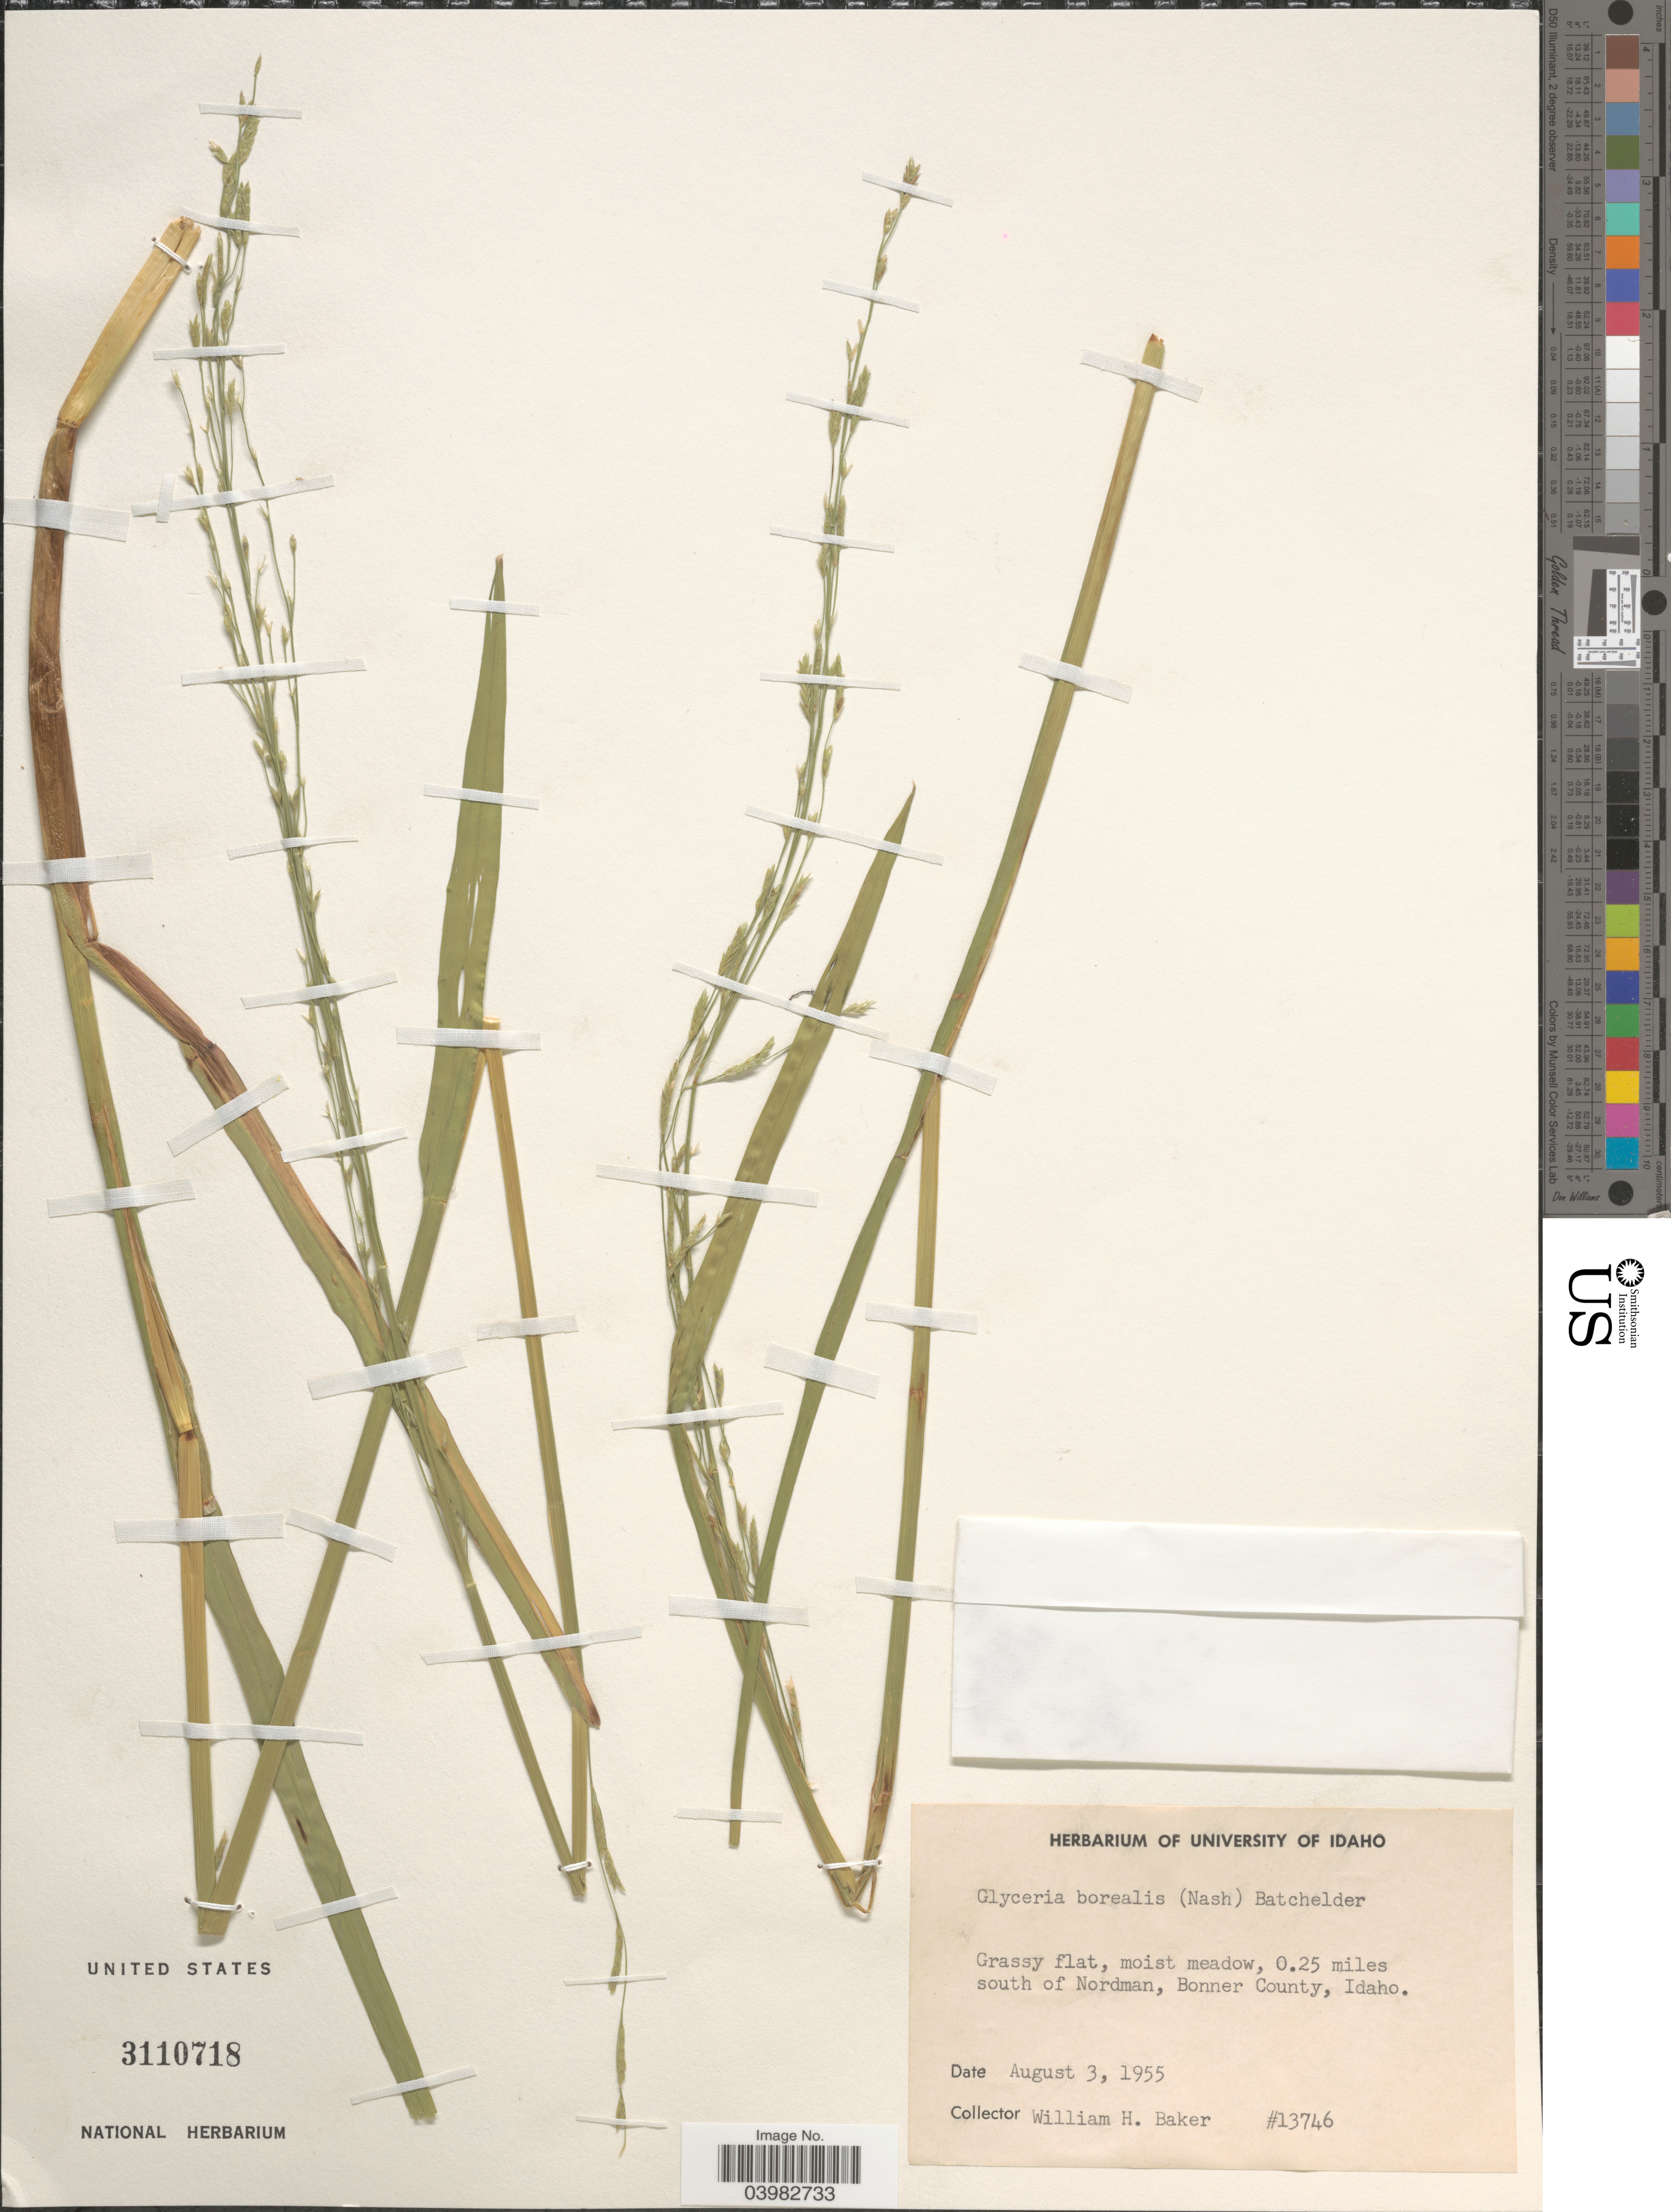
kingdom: Plantae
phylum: Tracheophyta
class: Liliopsida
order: Poales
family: Poaceae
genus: Glyceria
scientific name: Glyceria borealis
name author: (Nash) Batchelder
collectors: W. H. Baker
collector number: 13746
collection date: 1955-08-03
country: United States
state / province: Idaho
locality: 0.25 miles south of Nordman, Bonner County.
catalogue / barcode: US 3110718